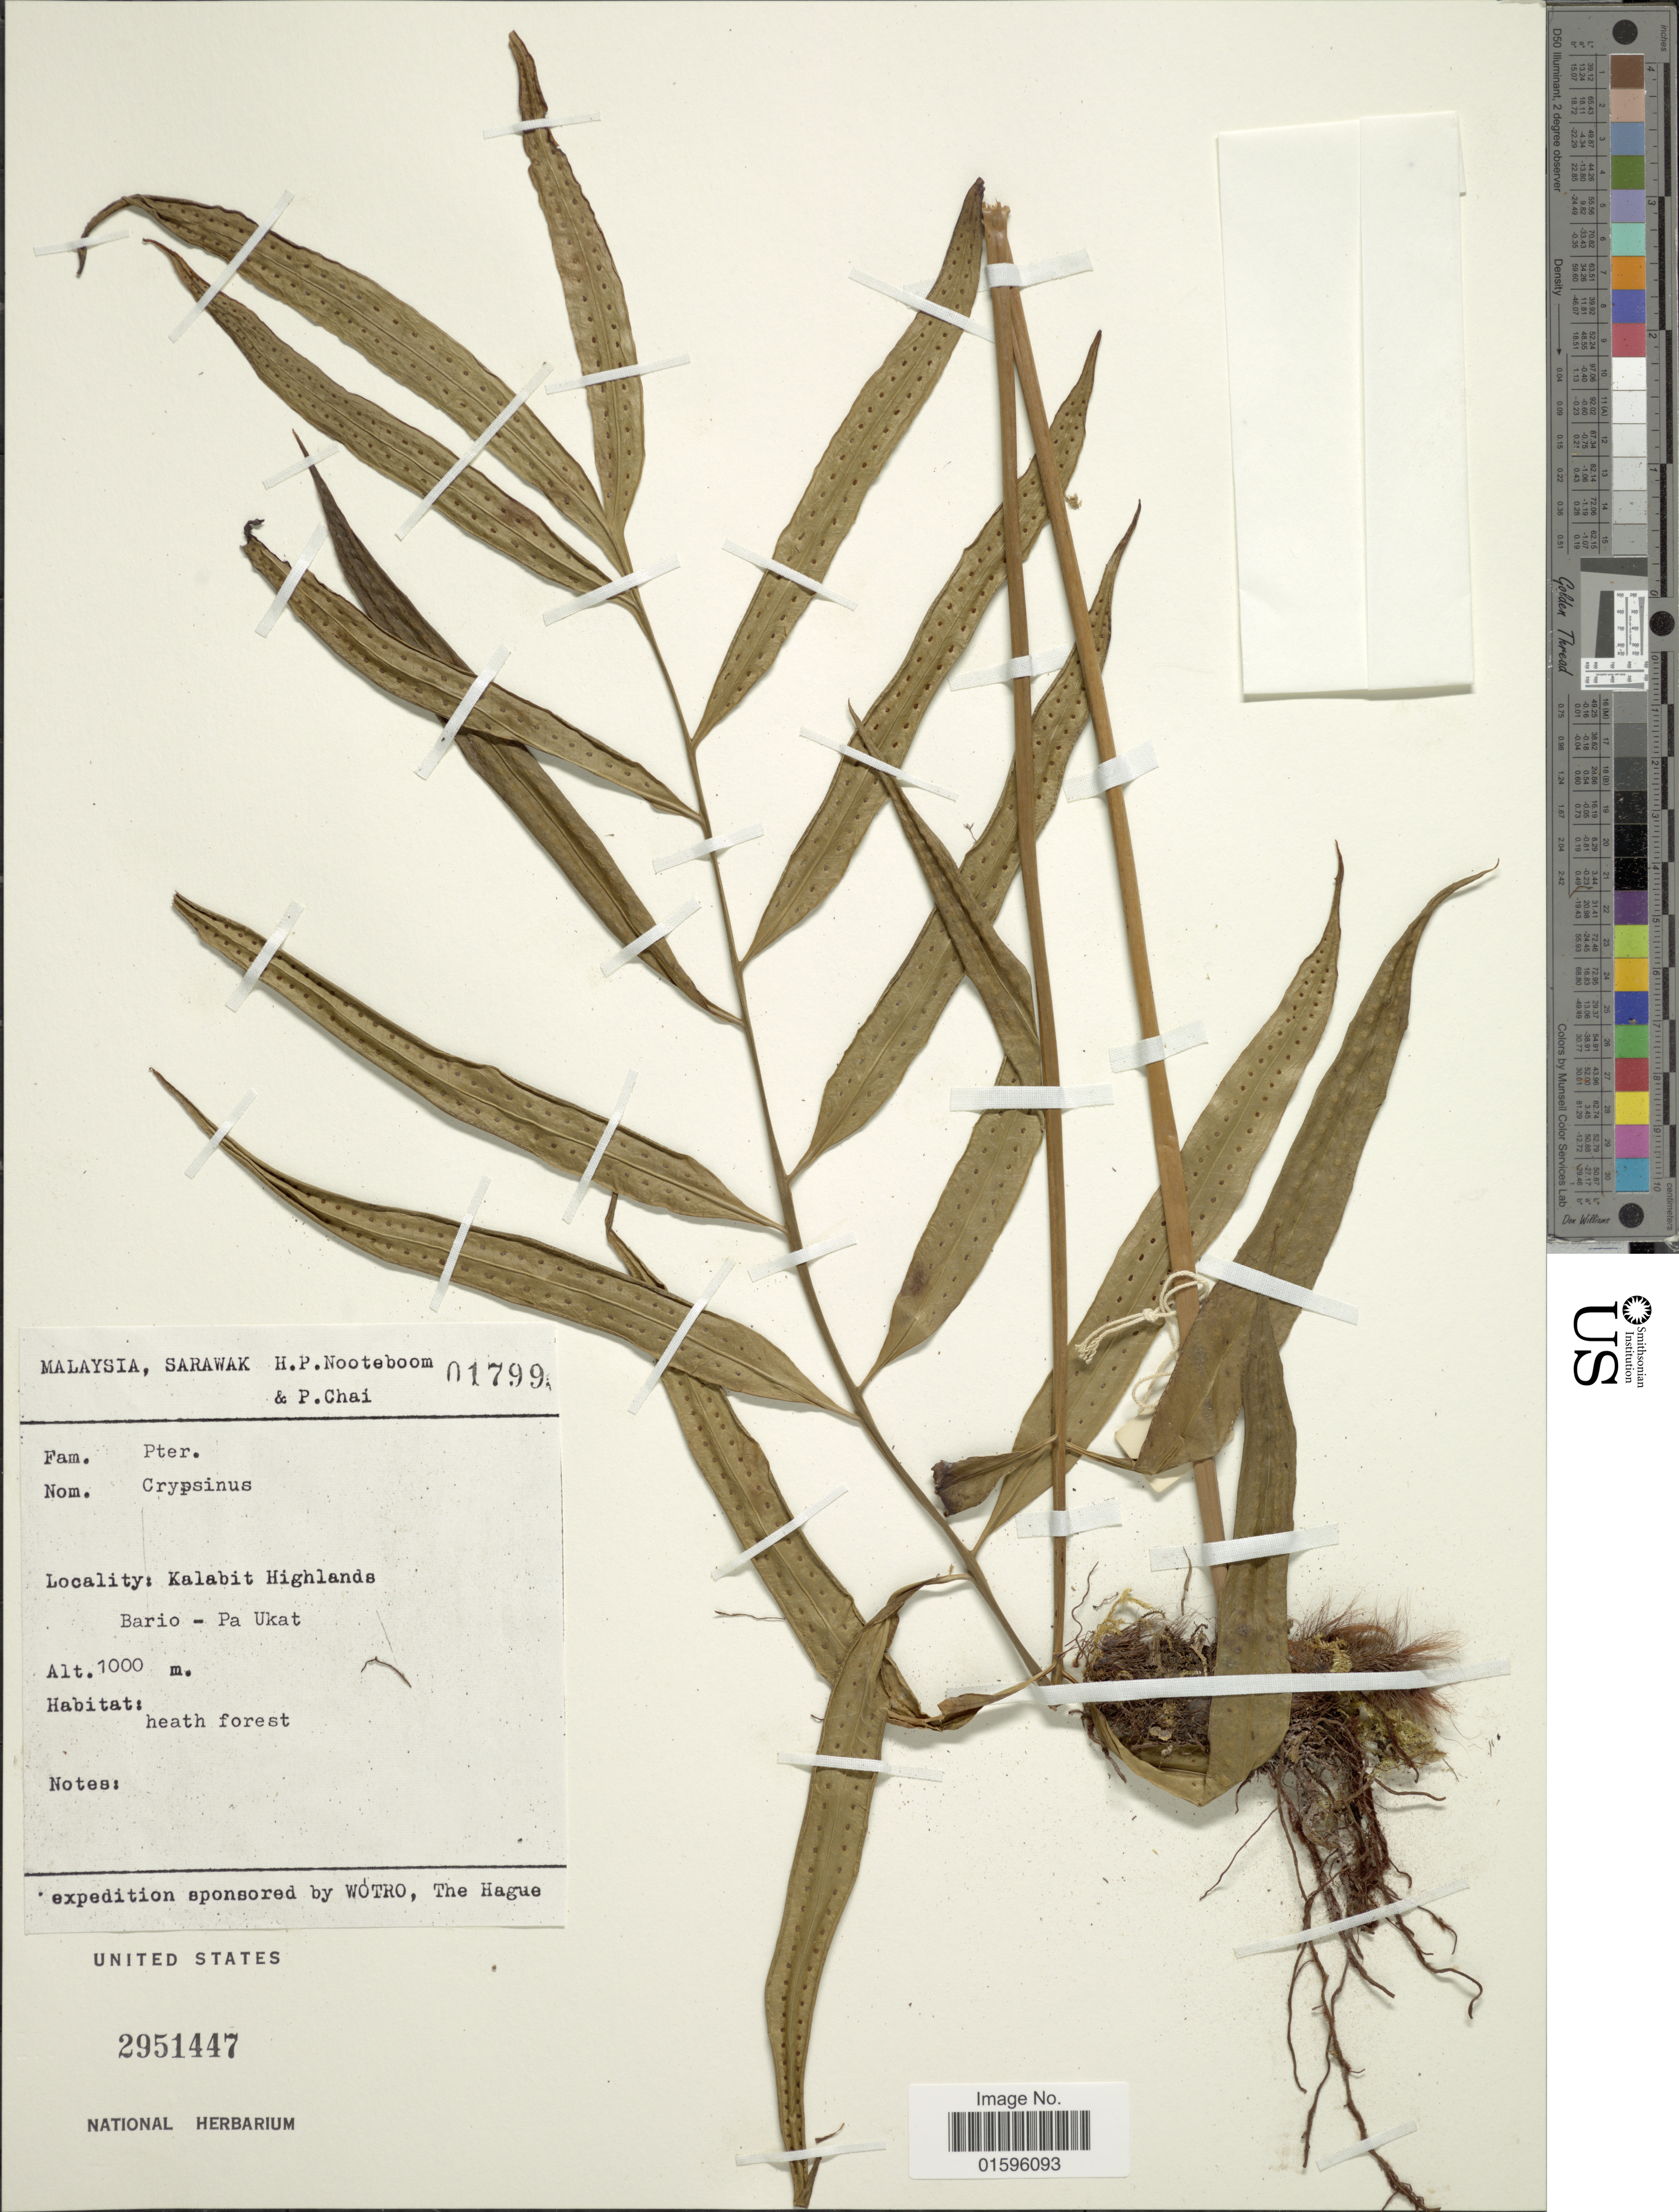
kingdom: Plantae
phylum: Tracheophyta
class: Polypodiopsida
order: Polypodiales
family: Polypodiaceae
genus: Polypodium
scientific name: Polypodium sp.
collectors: H. P. Nooteboom & P. Chai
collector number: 01799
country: Malaysia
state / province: Sarawak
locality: Kalabit Highlands, Bario-Pa Ukat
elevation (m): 1000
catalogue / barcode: US 2951447